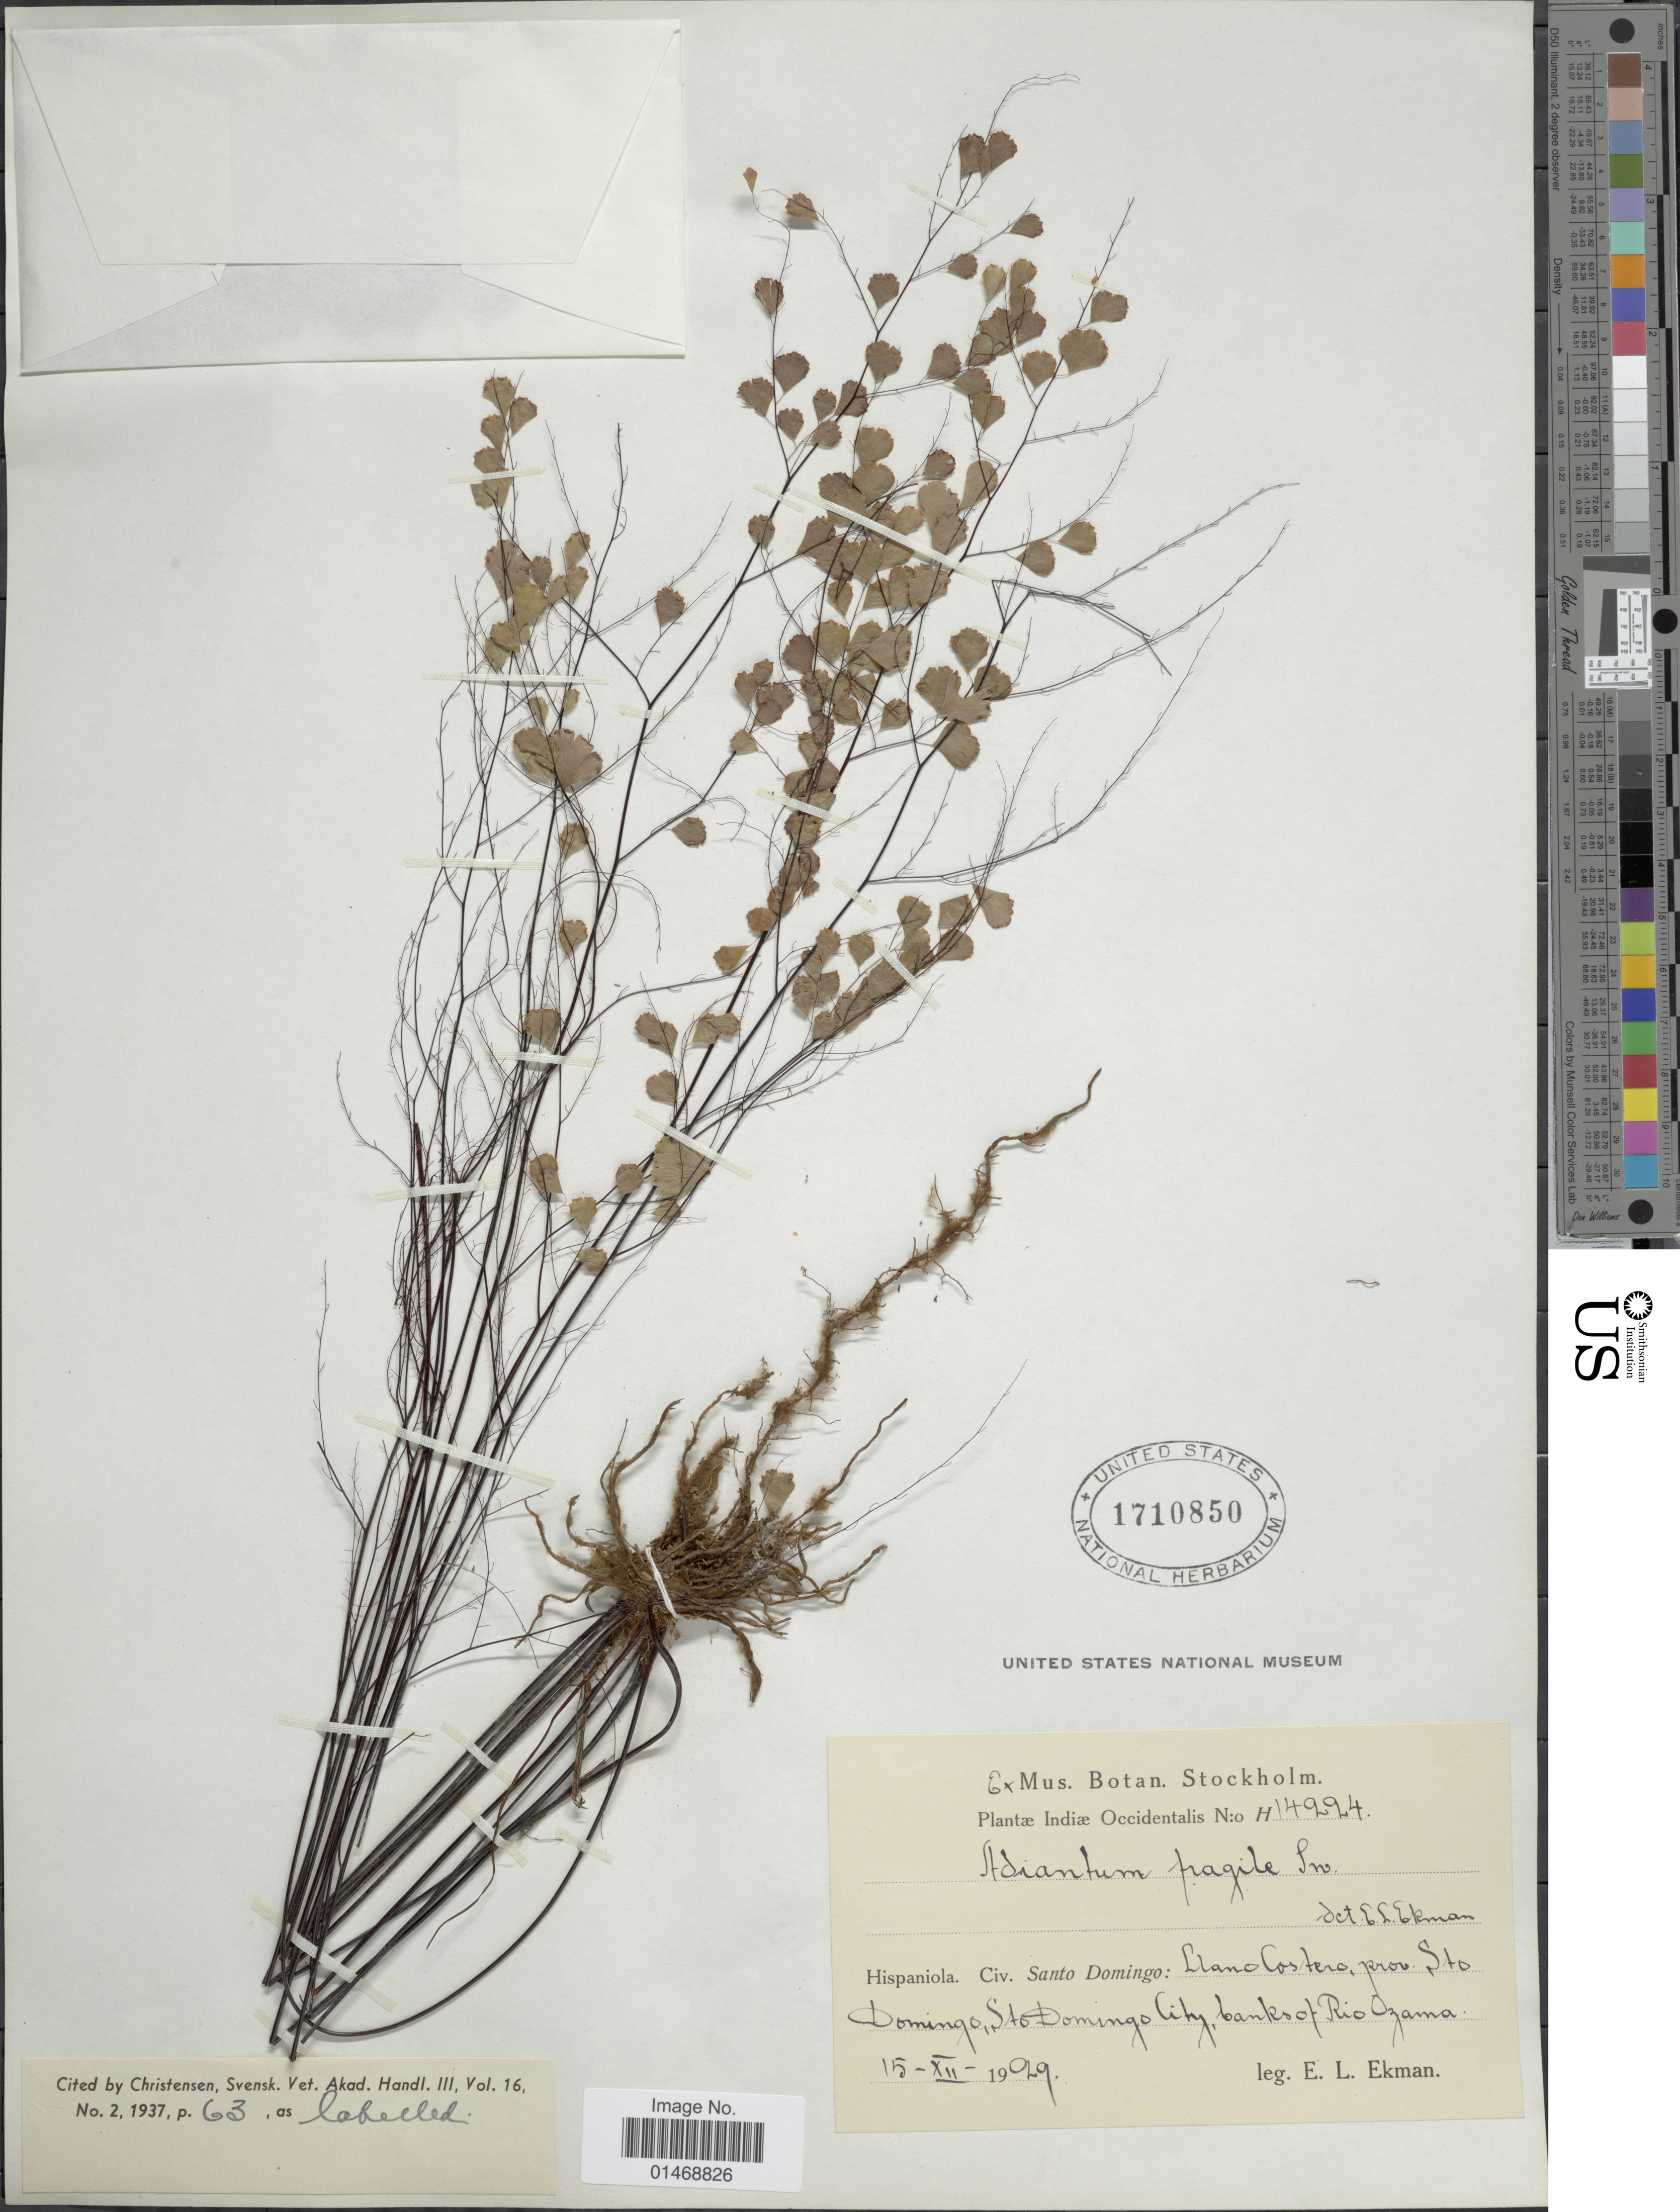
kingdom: Plantae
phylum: Tracheophyta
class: Polypodiopsida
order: Polypodiales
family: Pteridaceae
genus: Adiantum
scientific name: Adiantum fragile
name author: Sw.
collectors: E. L. Ekman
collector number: H 14224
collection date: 1929-12-15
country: Dominican Republic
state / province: Santo Domingo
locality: Indiæ Occidentalis, Hispaniola. Civ. Santo Domingo: Llanos Costero, prov. Sto Domingo, Sto Domingo City, banks of Rio Ozama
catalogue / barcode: US 1710850